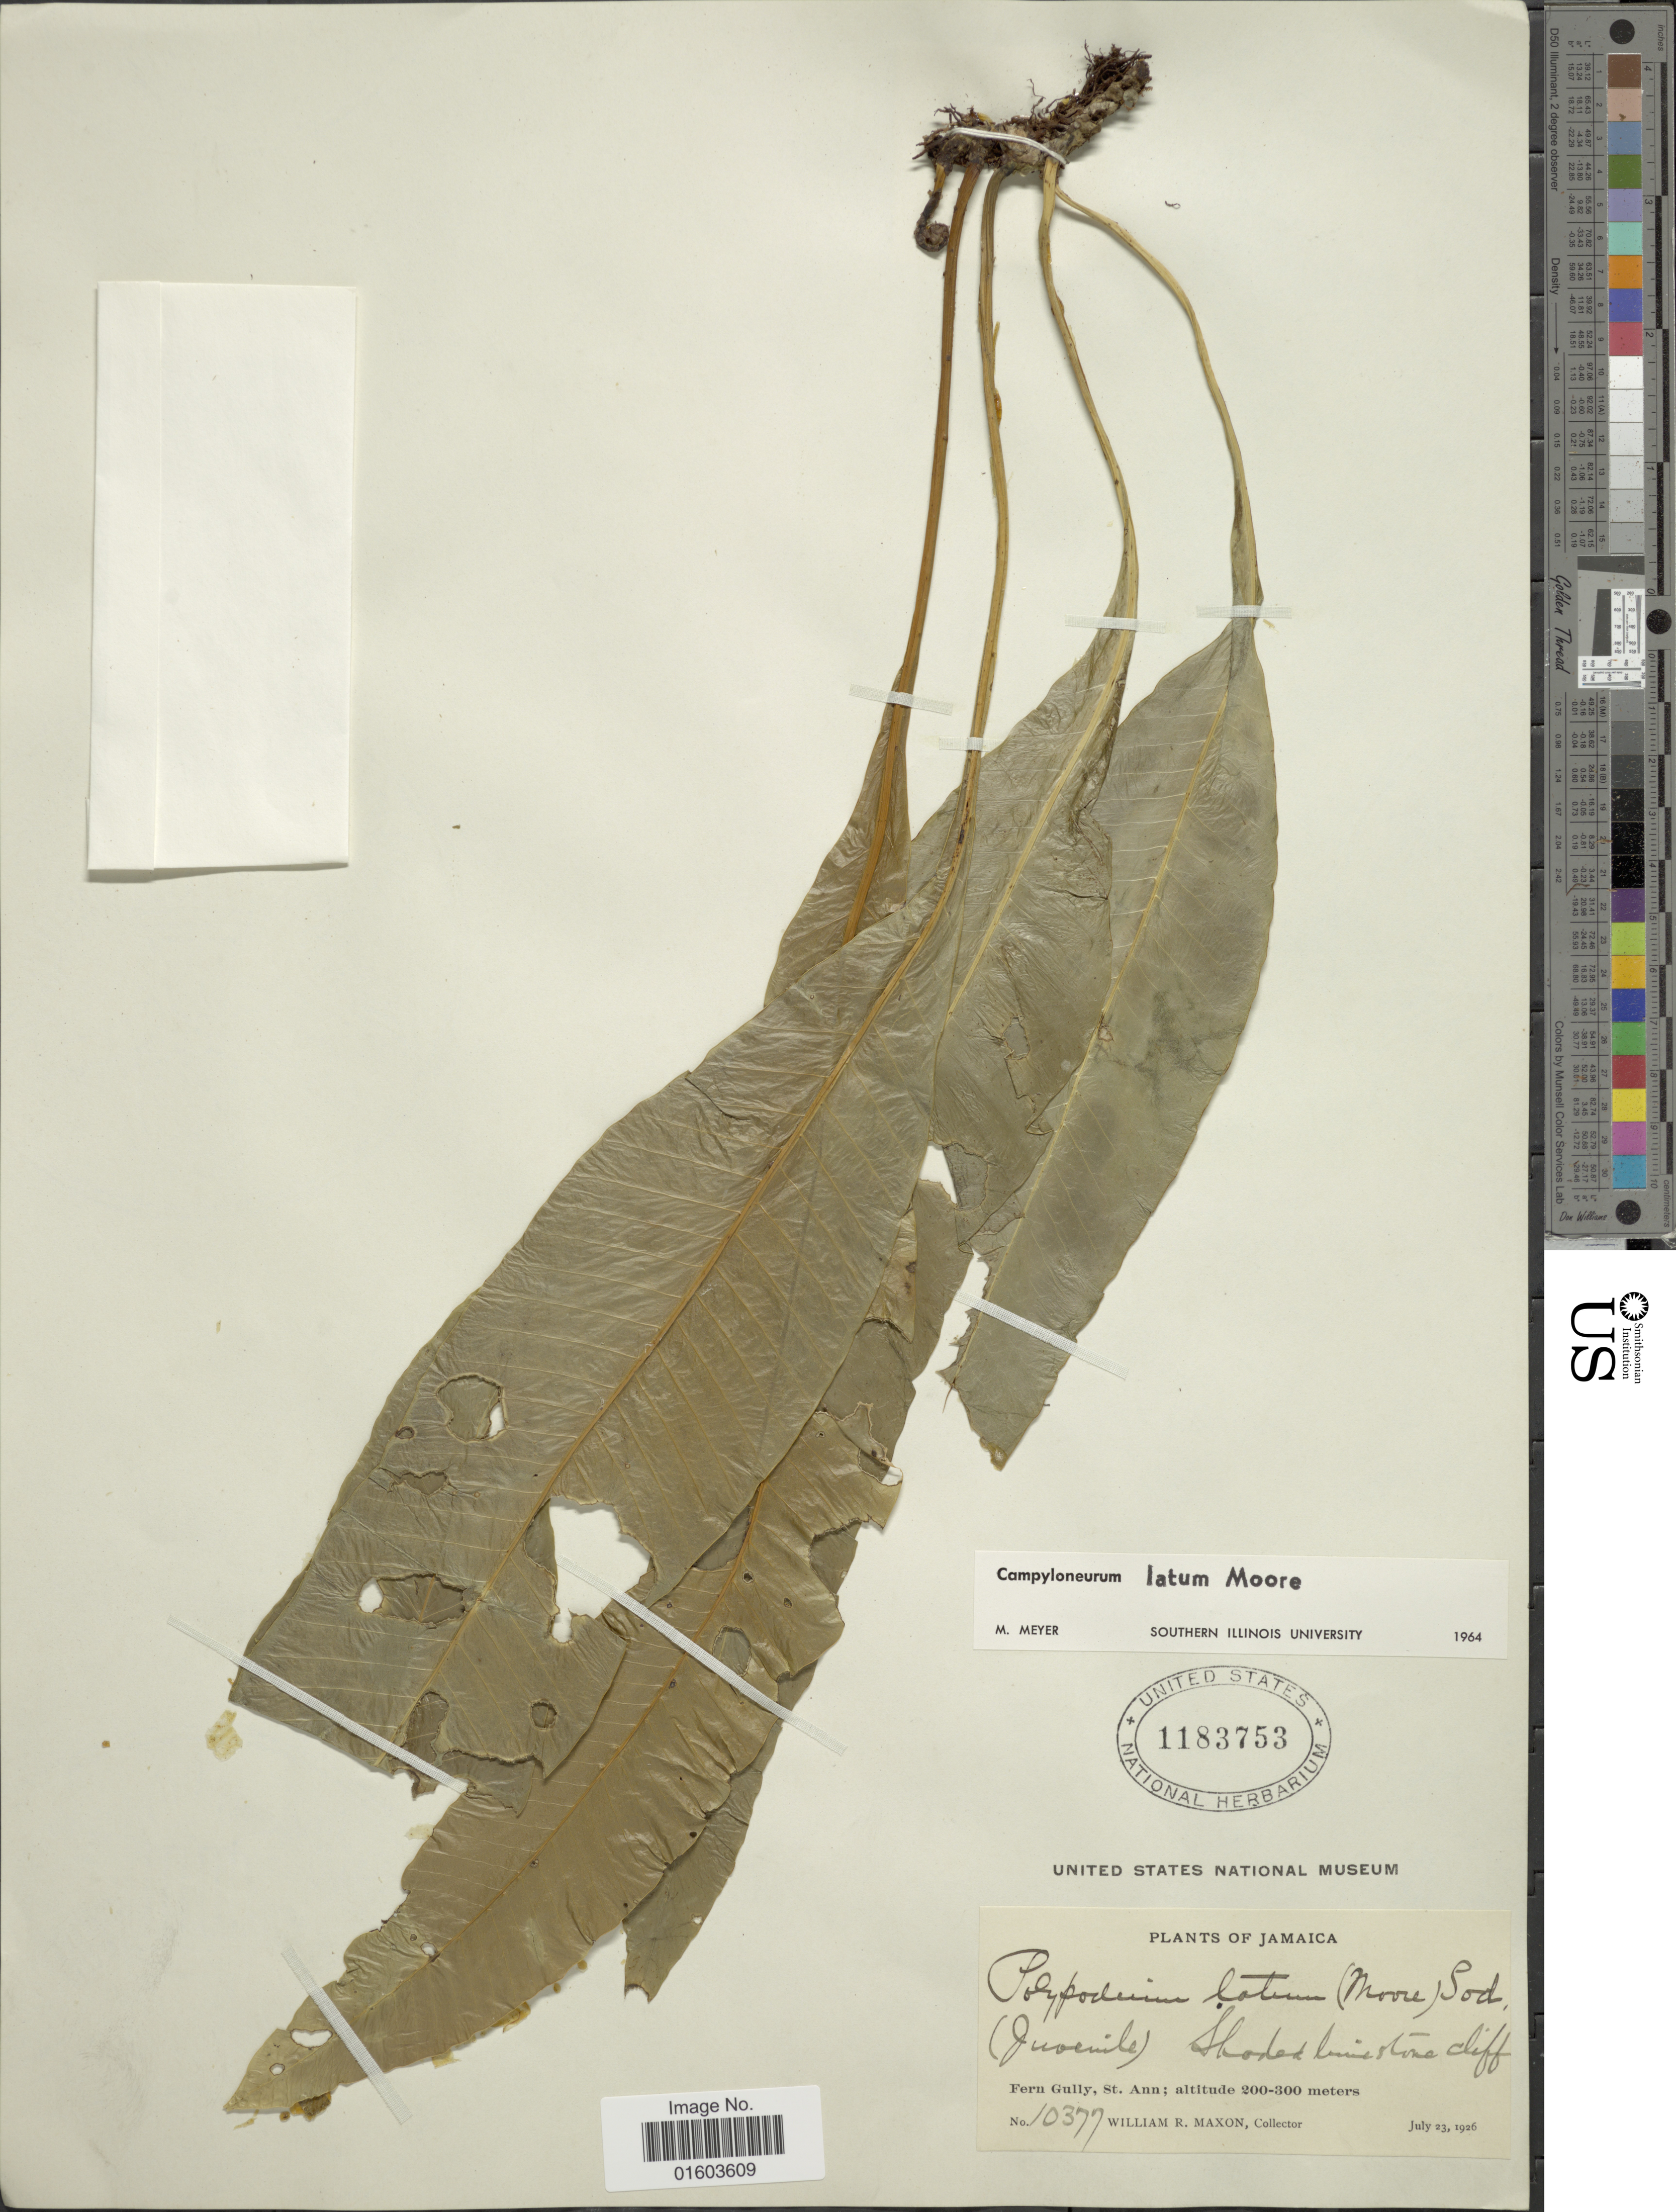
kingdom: Plantae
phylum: Tracheophyta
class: Polypodiopsida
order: Polypodiales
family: Polypodiaceae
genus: Campyloneurum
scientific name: Campyloneurum latum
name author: T. Moore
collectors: W. R. Maxon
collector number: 10377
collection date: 1926-07-23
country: Jamaica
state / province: Saint Ann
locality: Fern Gully, St. Ann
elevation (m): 200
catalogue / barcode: US 1183753